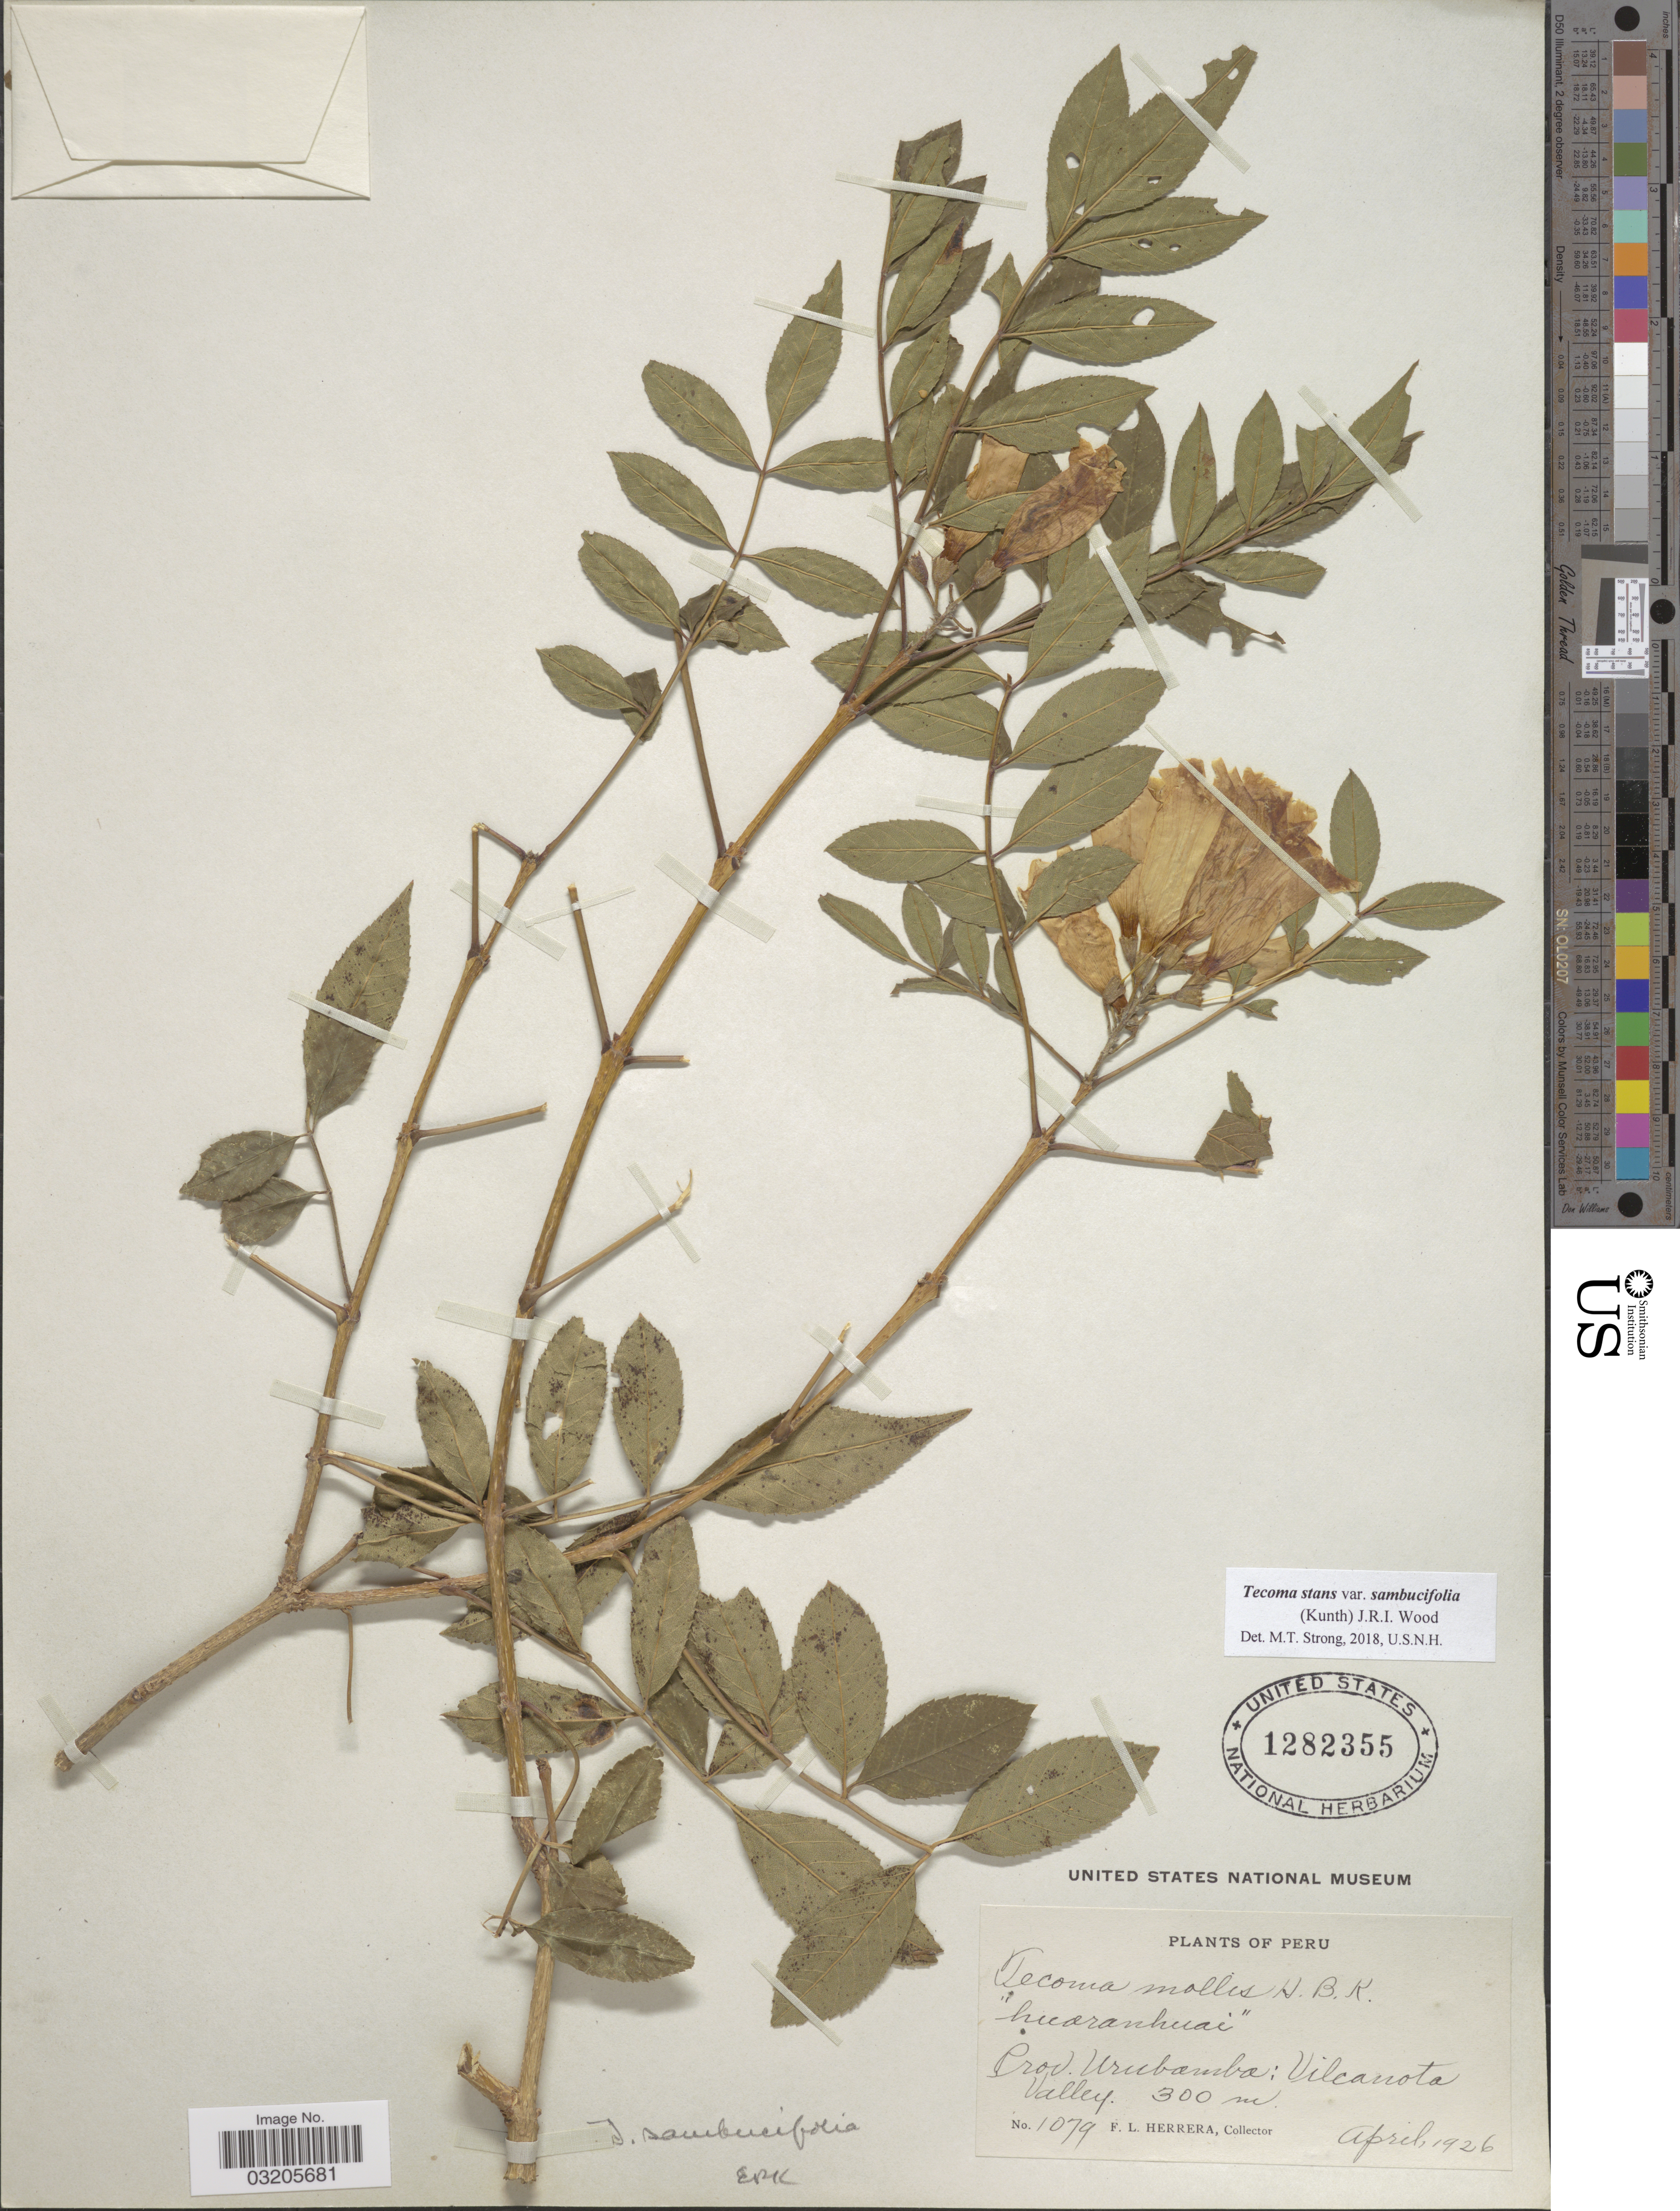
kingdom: Plantae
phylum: Tracheophyta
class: Magnoliopsida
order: Lamiales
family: Bignoniaceae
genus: Tecoma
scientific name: Tecoma stans var. sambucifolia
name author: (Kunth) J.R.I. Wood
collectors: F. L. Herrera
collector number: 1079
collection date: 1926-04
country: Venezuela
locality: Prov. Urubamba: Vilcanota Valley.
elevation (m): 300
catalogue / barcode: US 1282355